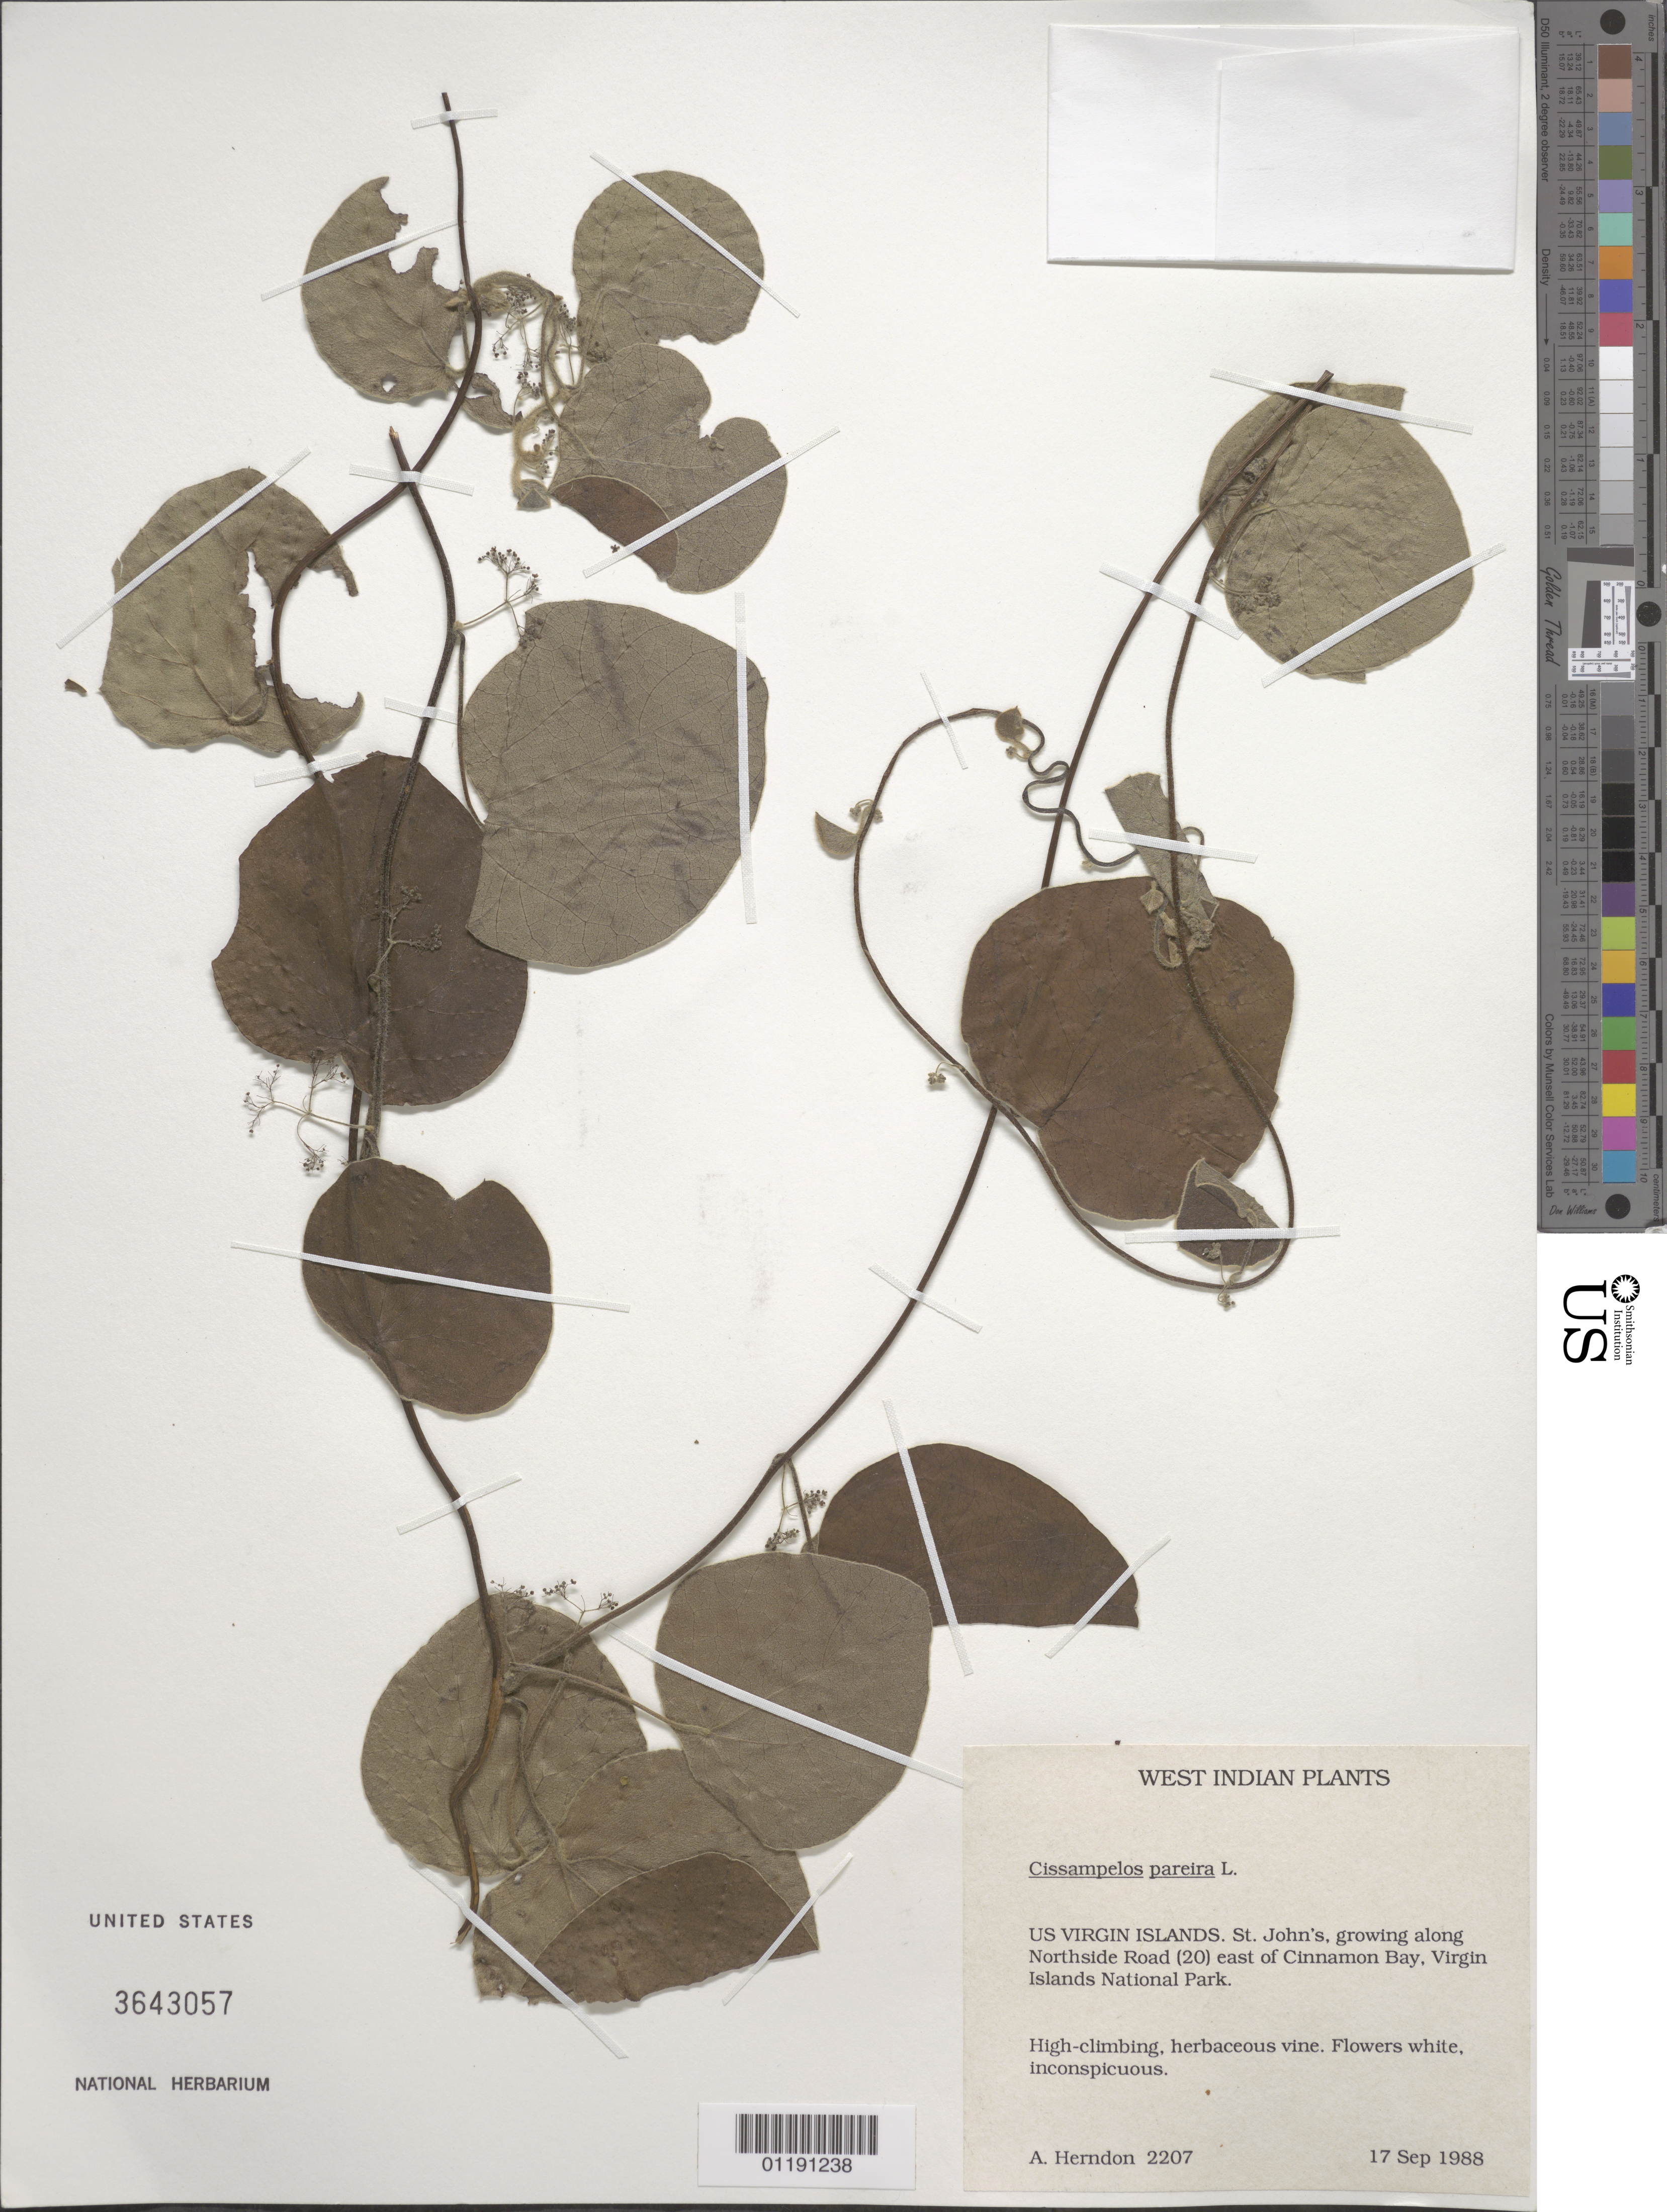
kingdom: Plantae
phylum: Tracheophyta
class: Magnoliopsida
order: Ranunculales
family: Menispermaceae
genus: Cissampelos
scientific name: Cissampelos pareira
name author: L.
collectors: A. Herndon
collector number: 2207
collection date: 1988-09-17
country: U.S. Virgin Islands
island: St. John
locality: Growing along Northside Road (20) E of Cinnamon Bay, Virgin Islands National Park.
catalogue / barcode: US 3643057